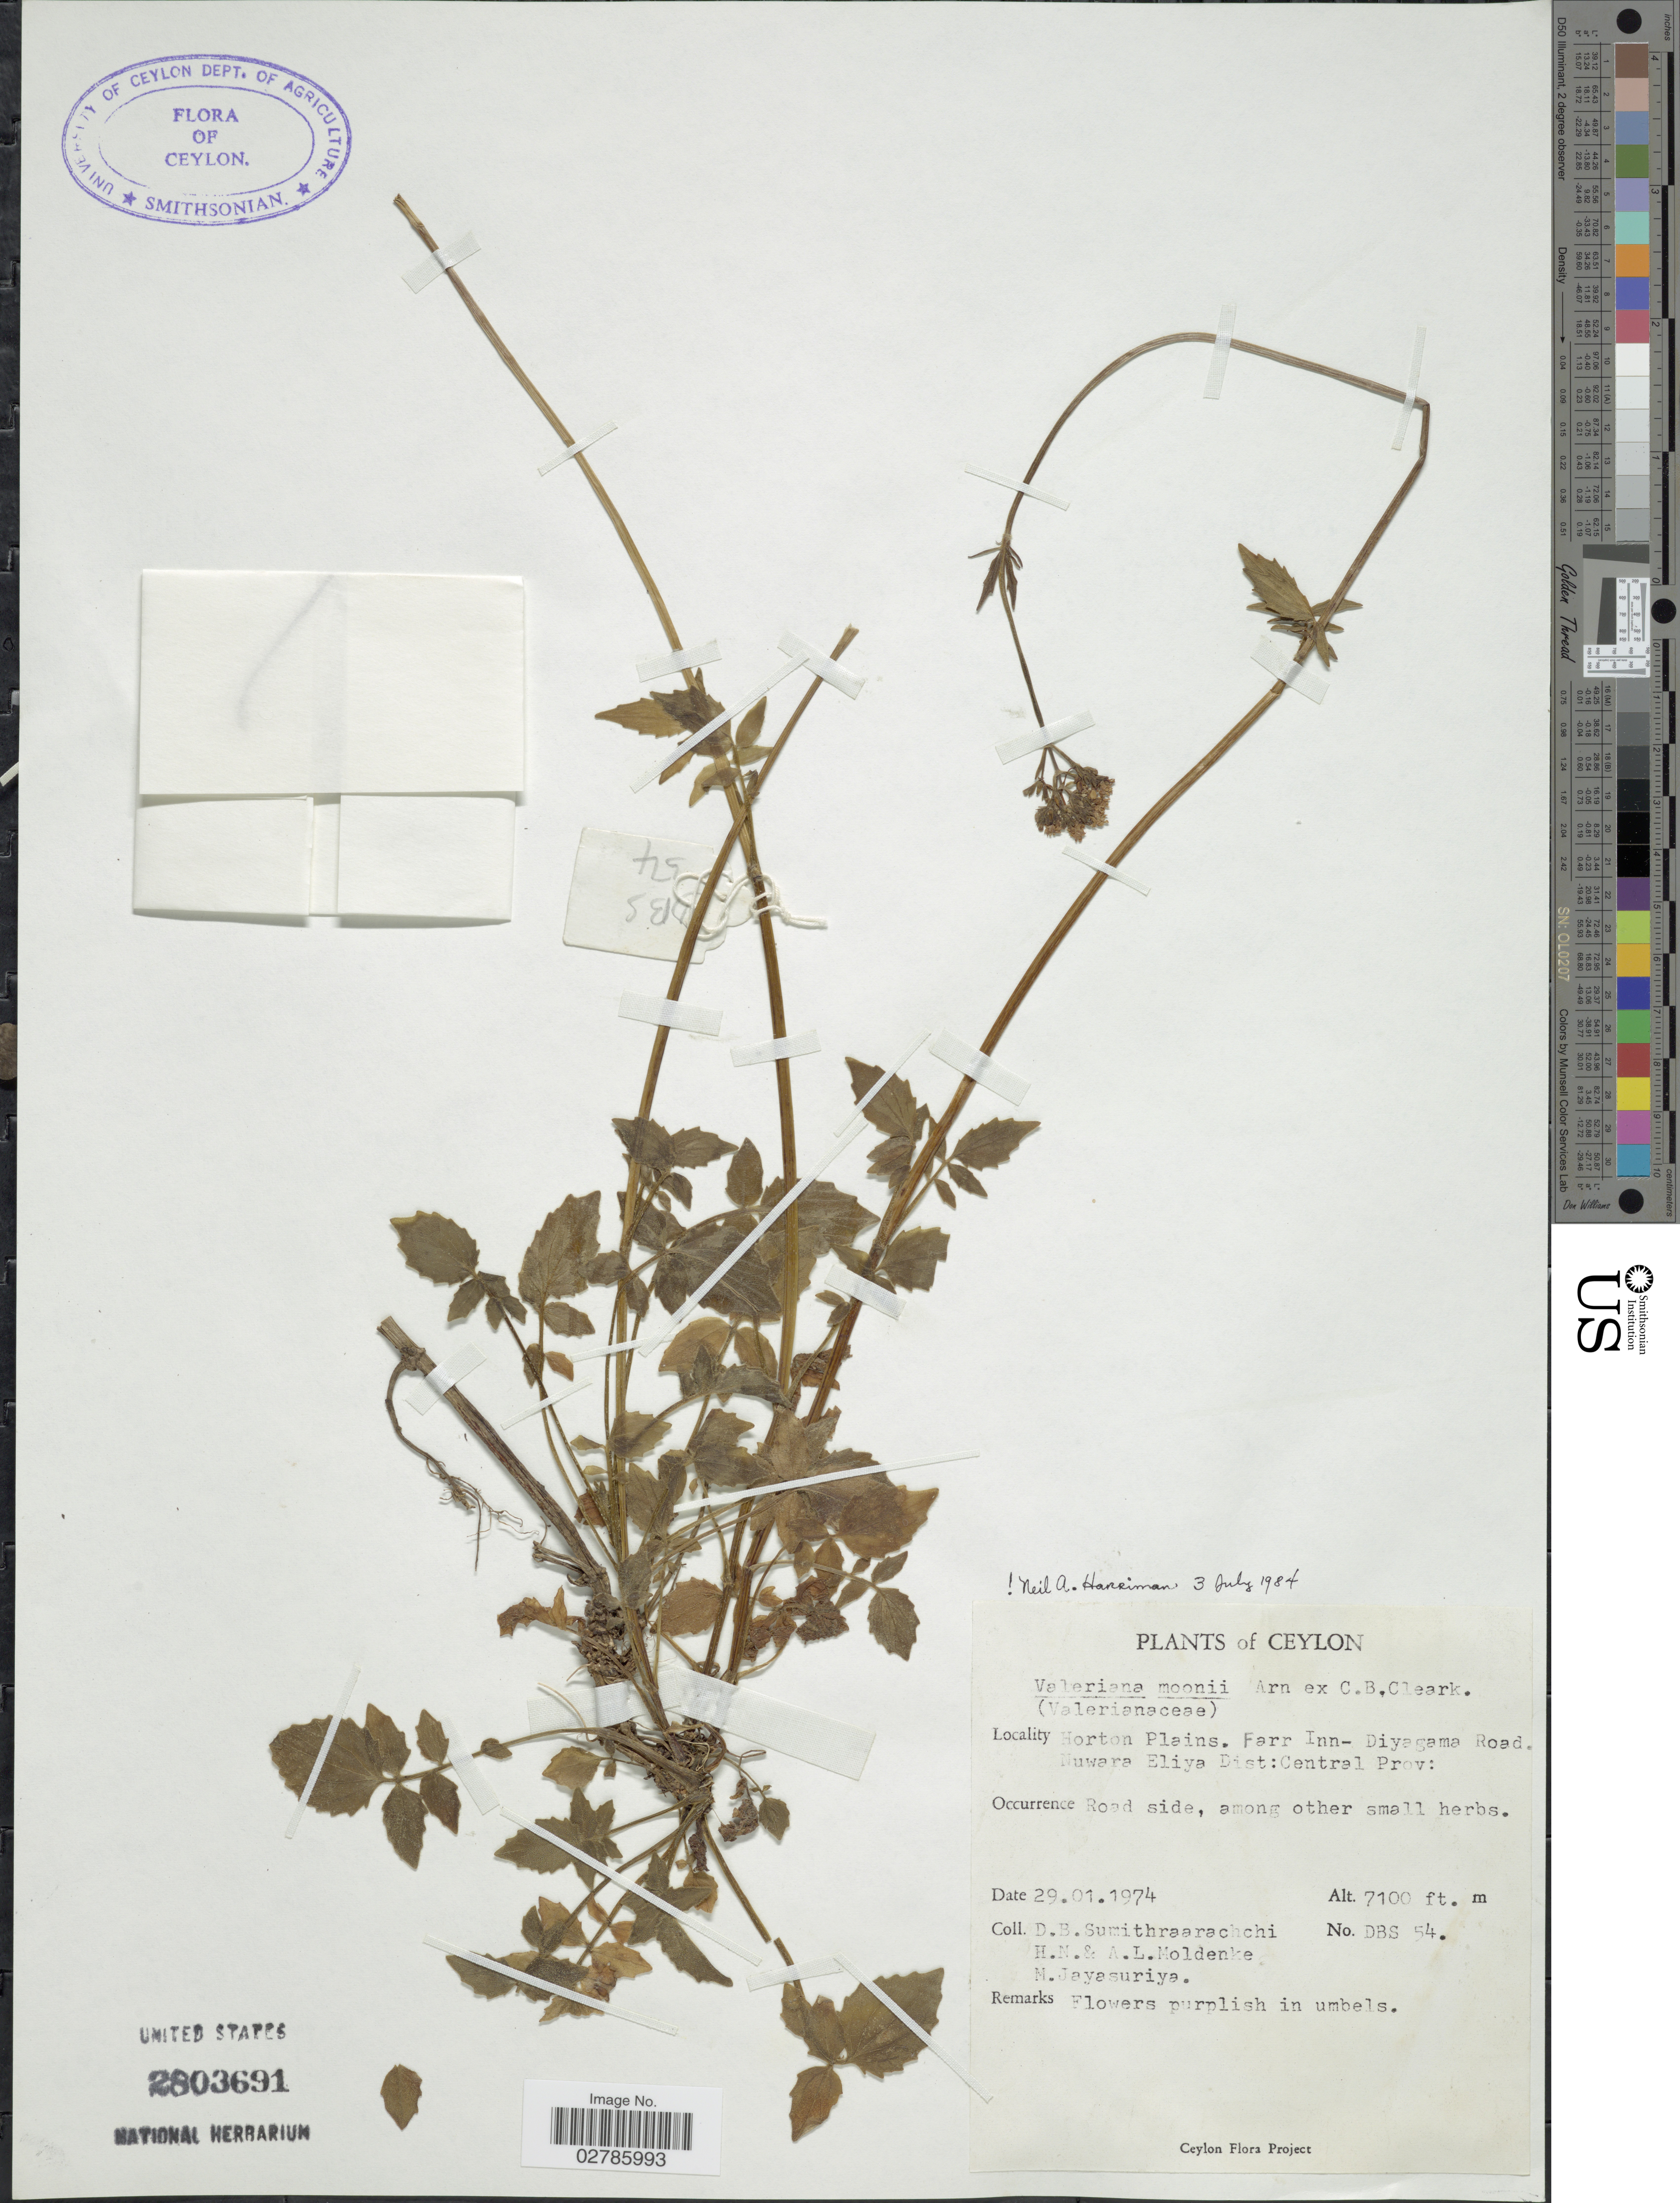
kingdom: Plantae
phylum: Tracheophyta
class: Magnoliopsida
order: Dipsacales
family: Caprifoliaceae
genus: Valeriana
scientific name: Valeriana moonii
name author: Arn.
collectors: D. B. Sumithraarachchi, H. N. Moldenke, A. L. Moldenke & M. Jayasuriya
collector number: DBS 54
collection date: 1974-01-29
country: Sri Lanka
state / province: Central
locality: Ceylon. Horton Plains. Farr Inn-Diyagama Road. Nuwara Eliya District: Central Prov.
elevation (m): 2164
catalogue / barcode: US 2803691